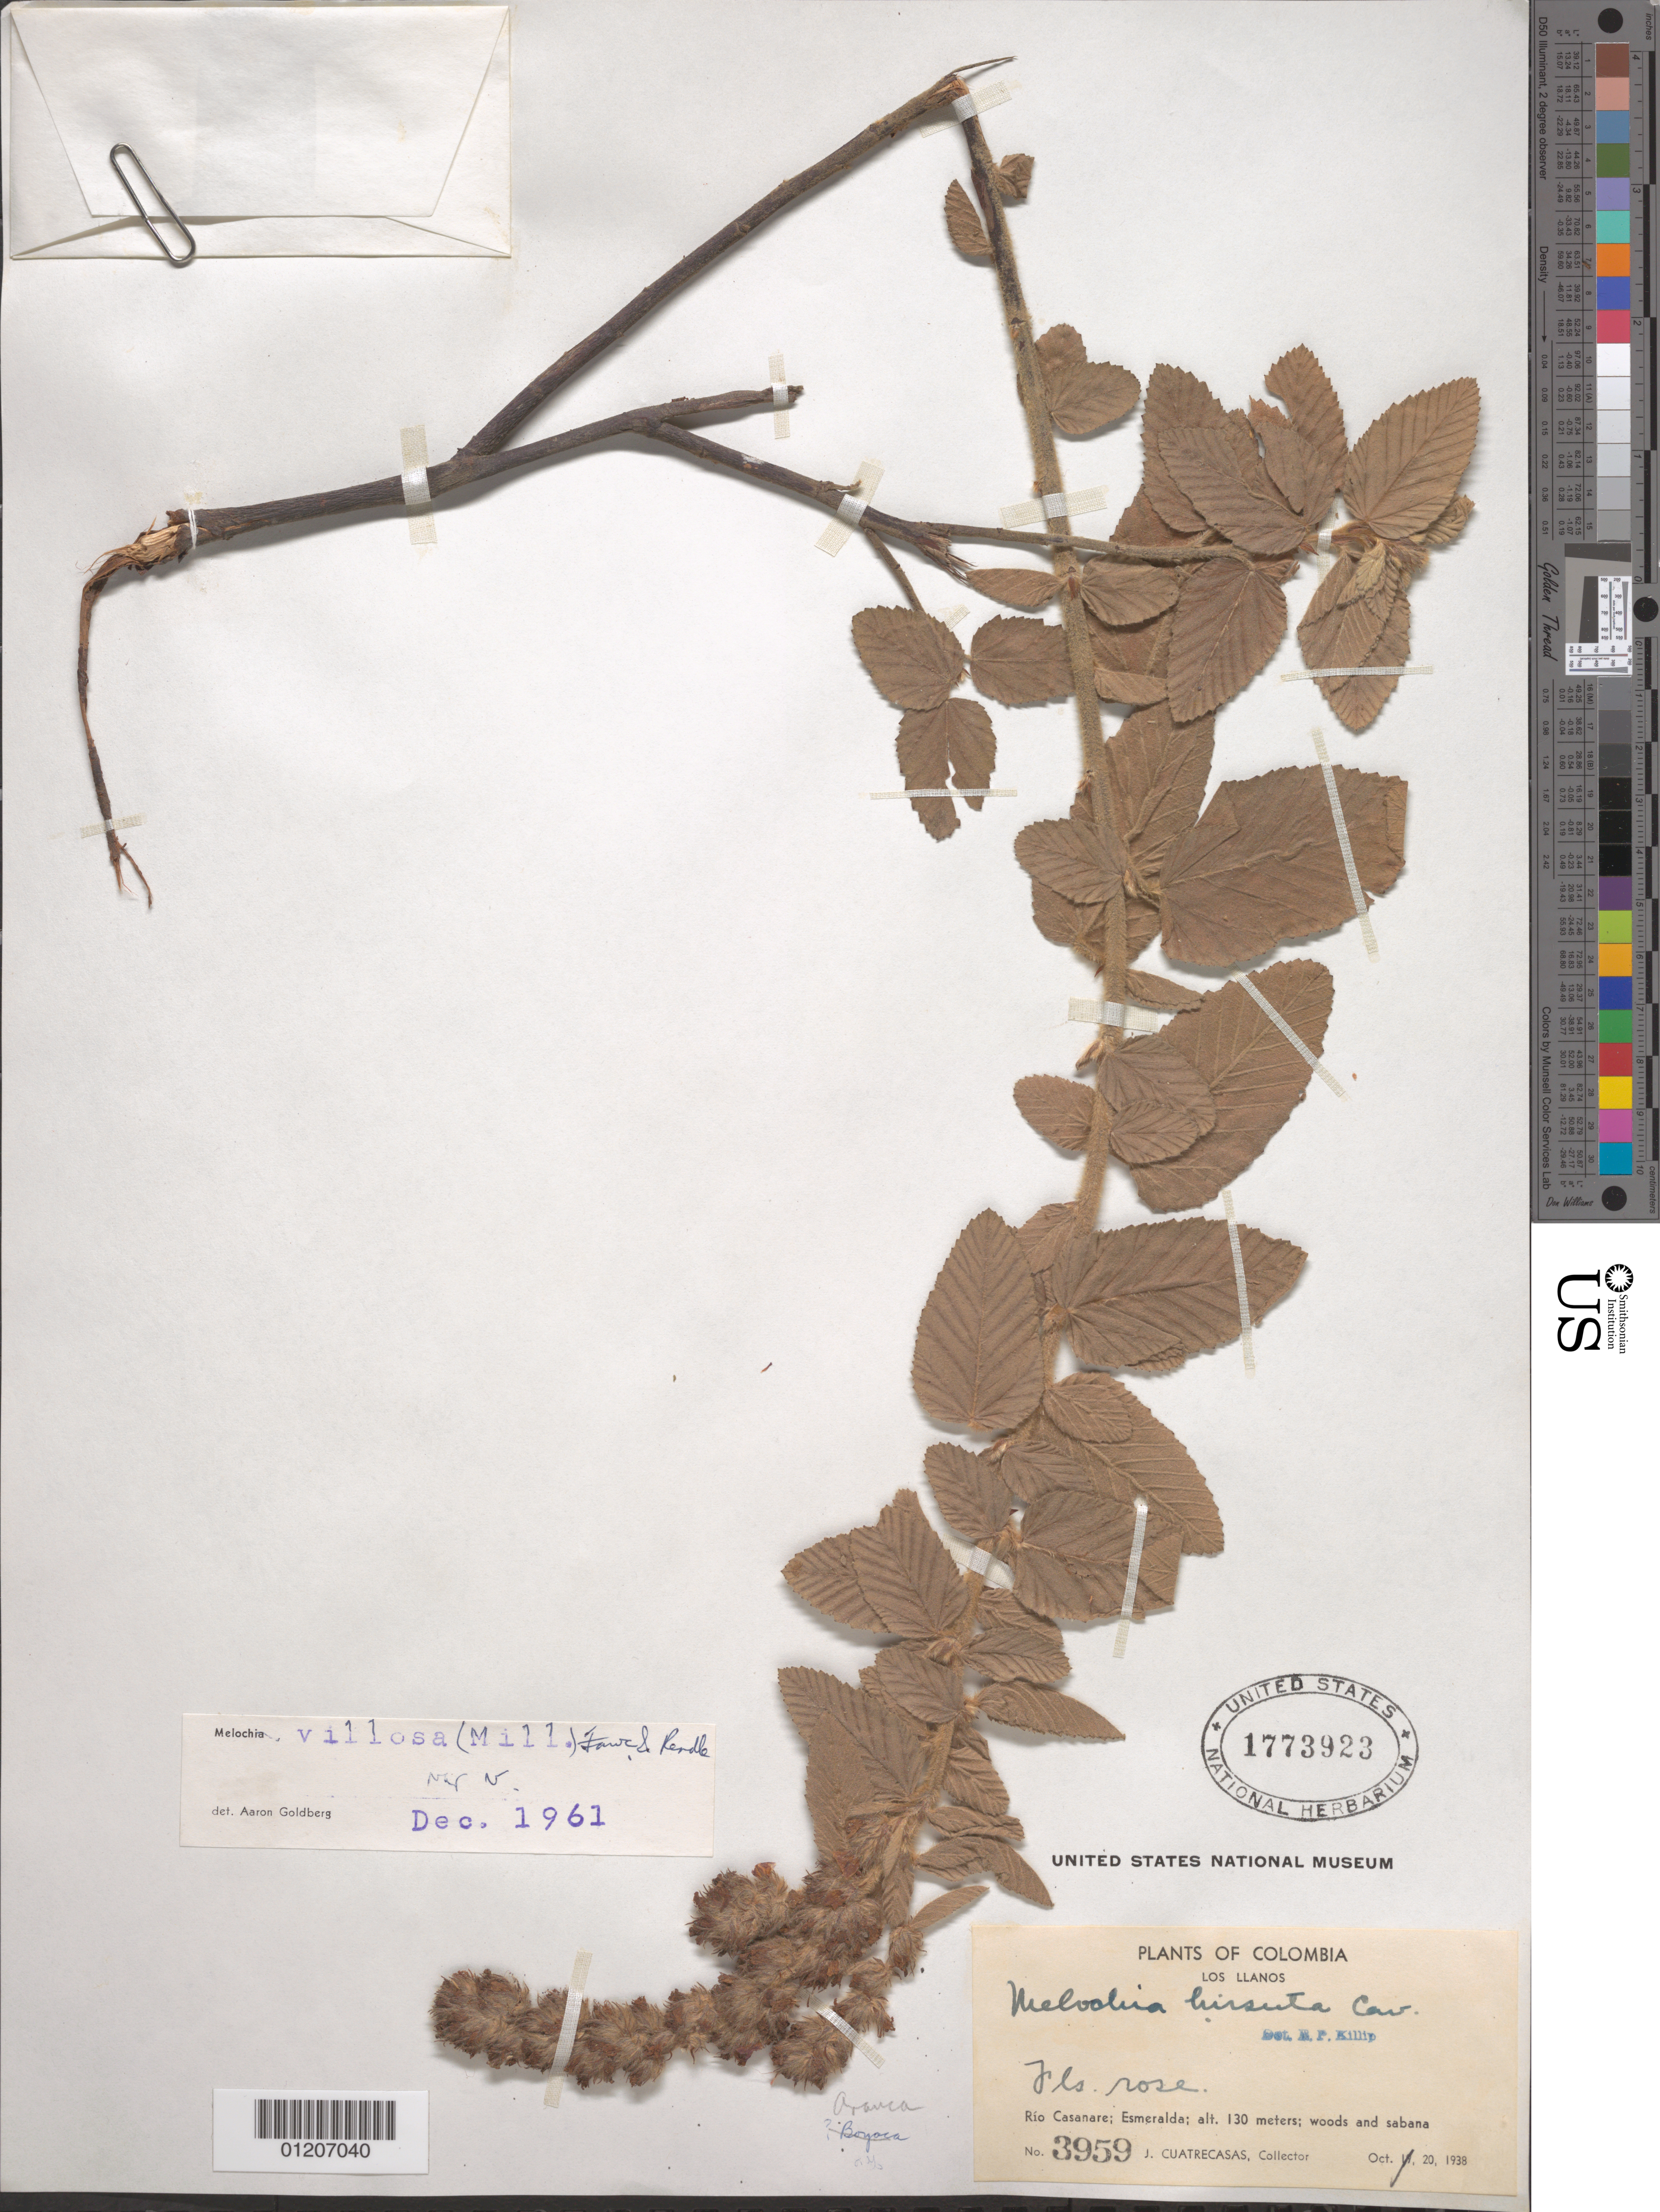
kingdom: Plantae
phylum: Tracheophyta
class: Magnoliopsida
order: Malvales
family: Malvaceae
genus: Melochia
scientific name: Melochia spicata var. spicata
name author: (L.) Fryxell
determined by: Dorr, L. J., (BOT), Smithsonian Institution - National Museum of Natural History (UNITED STATES)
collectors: J. Cuatrecasas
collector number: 3959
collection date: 1938-10-20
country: Colombia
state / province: Casanare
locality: Arauca. [unsure placement] Los Llanos. Río Casanare; Esmeralda.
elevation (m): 130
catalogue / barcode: US 1773923